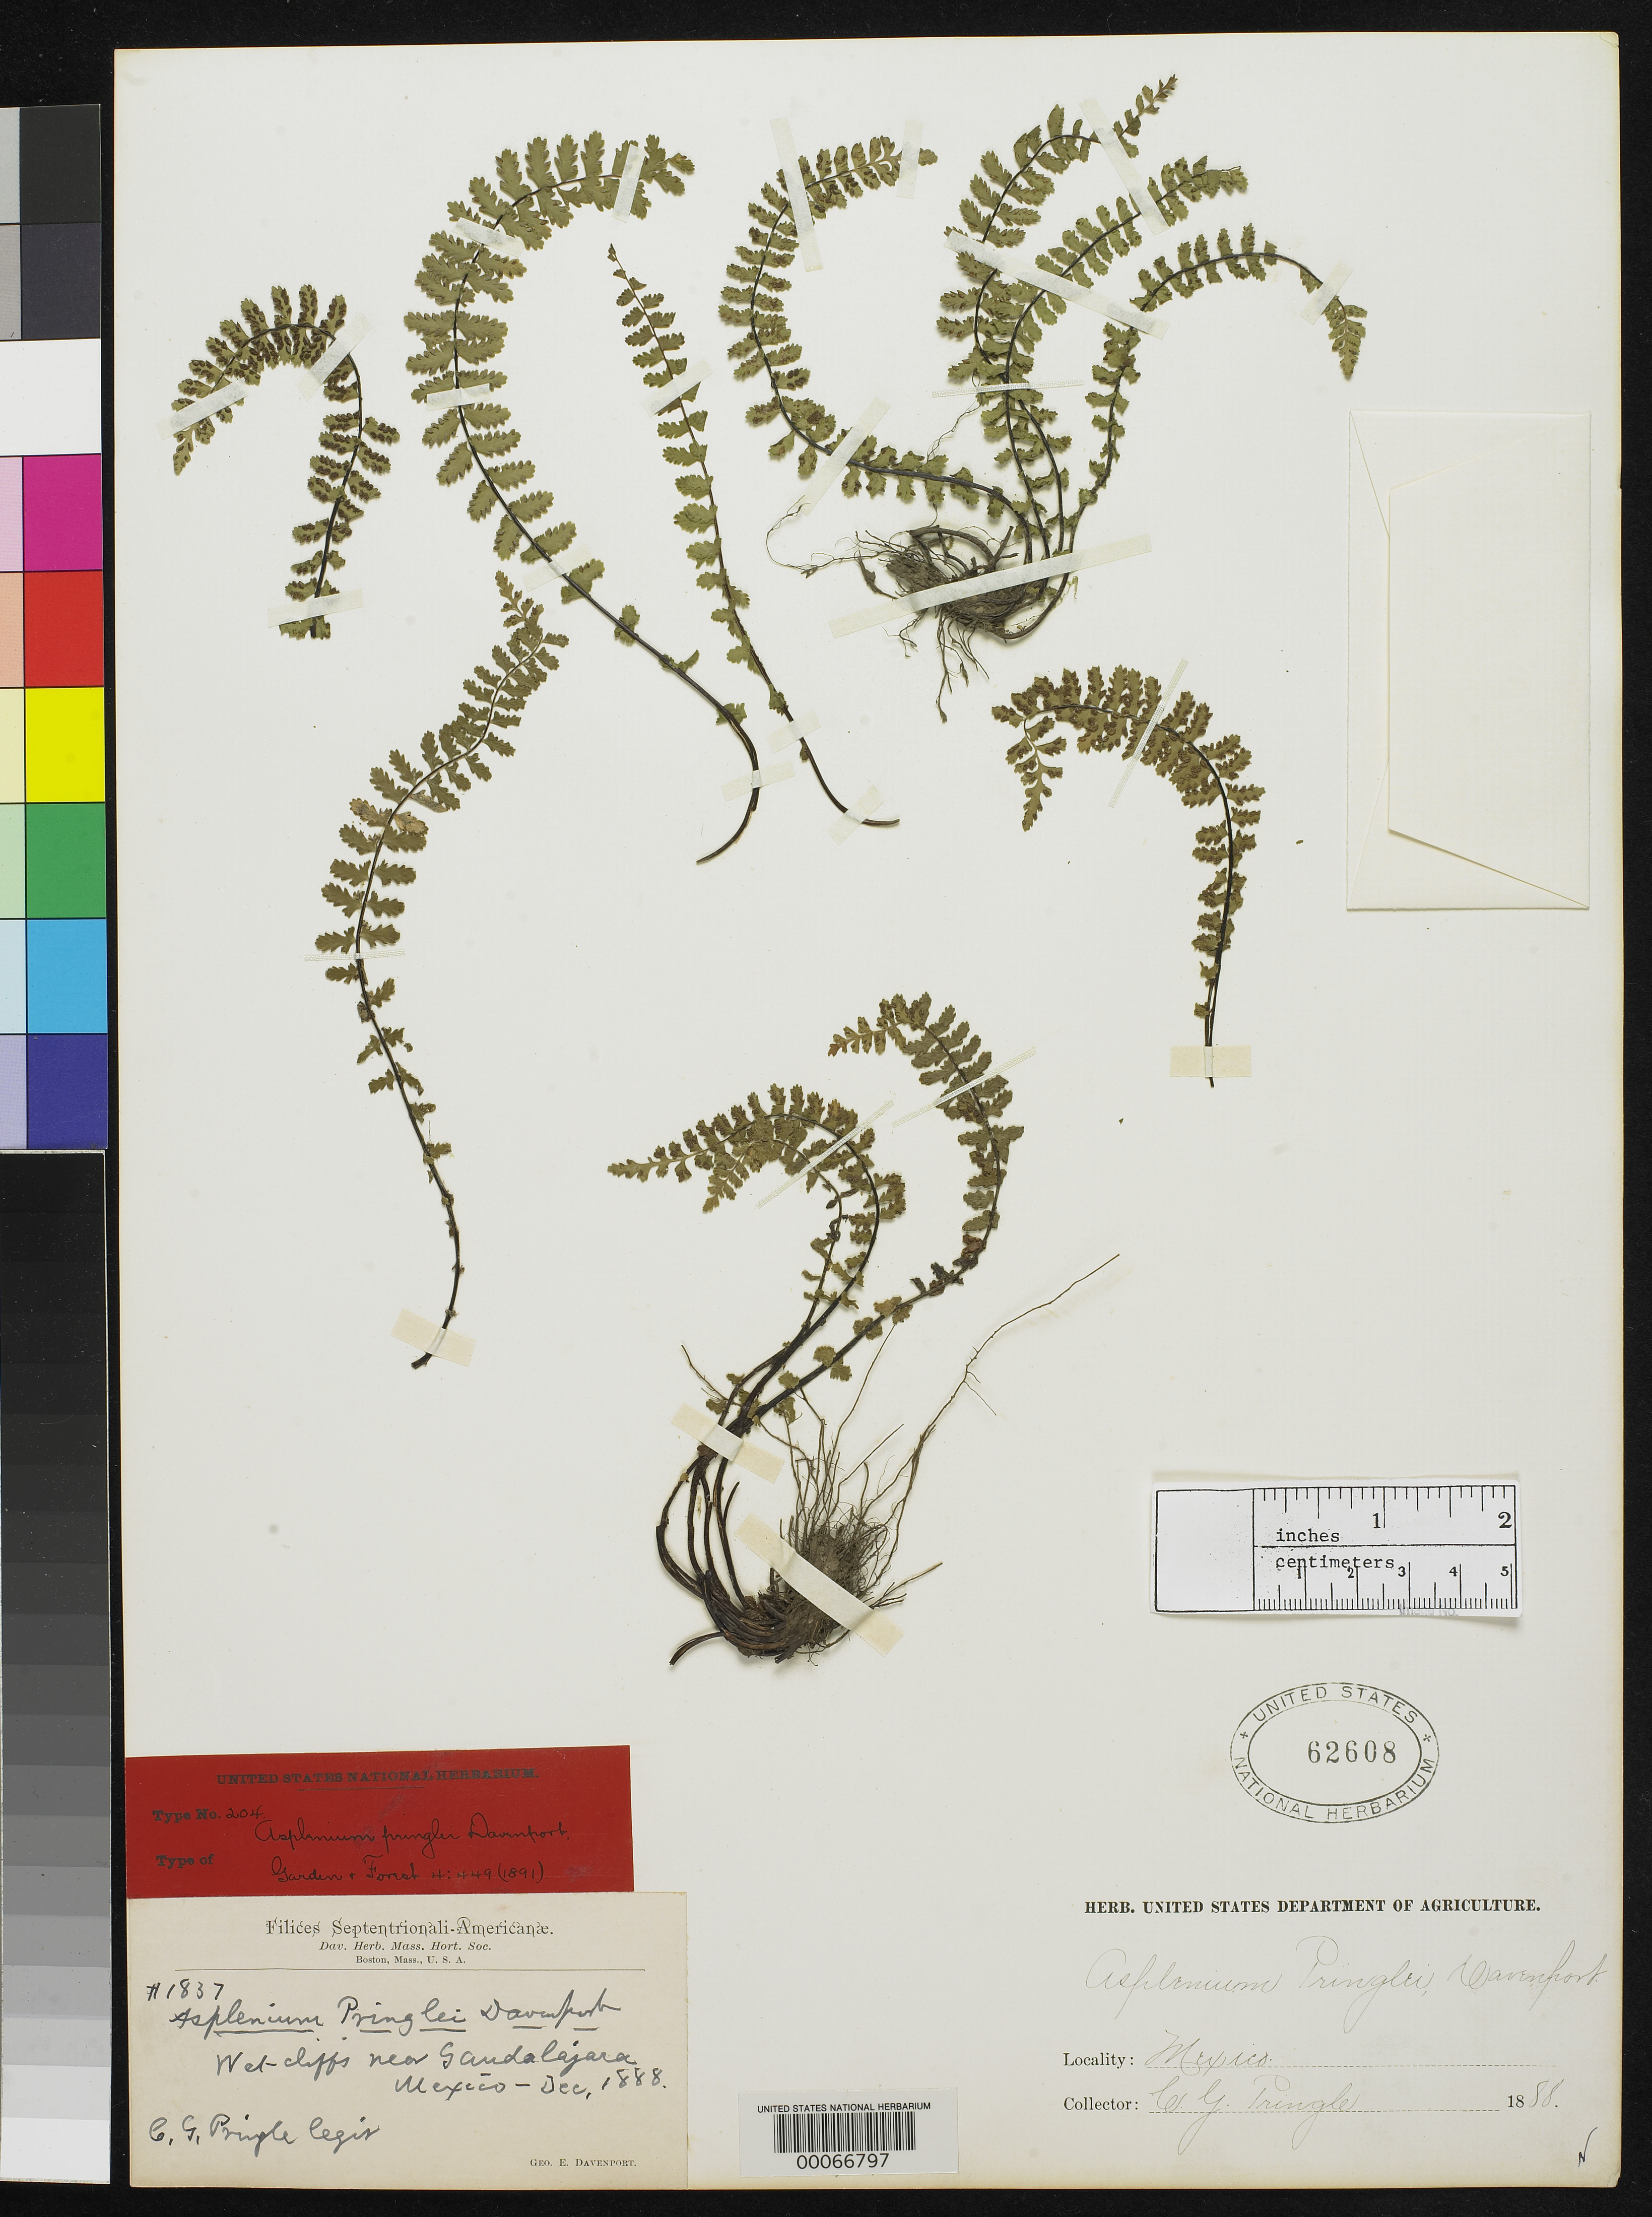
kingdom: Plantae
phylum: Tracheophyta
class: Polypodiopsida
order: Polypodiales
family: Aspleniaceae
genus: Asplenium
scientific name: Asplenium pringlei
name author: Davenp.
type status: Type Collection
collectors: C. G. Pringle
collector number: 1837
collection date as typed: Dec 1888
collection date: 1888-12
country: Mexico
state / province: Jalisco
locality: Near Guadalajara.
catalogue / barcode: US 62608